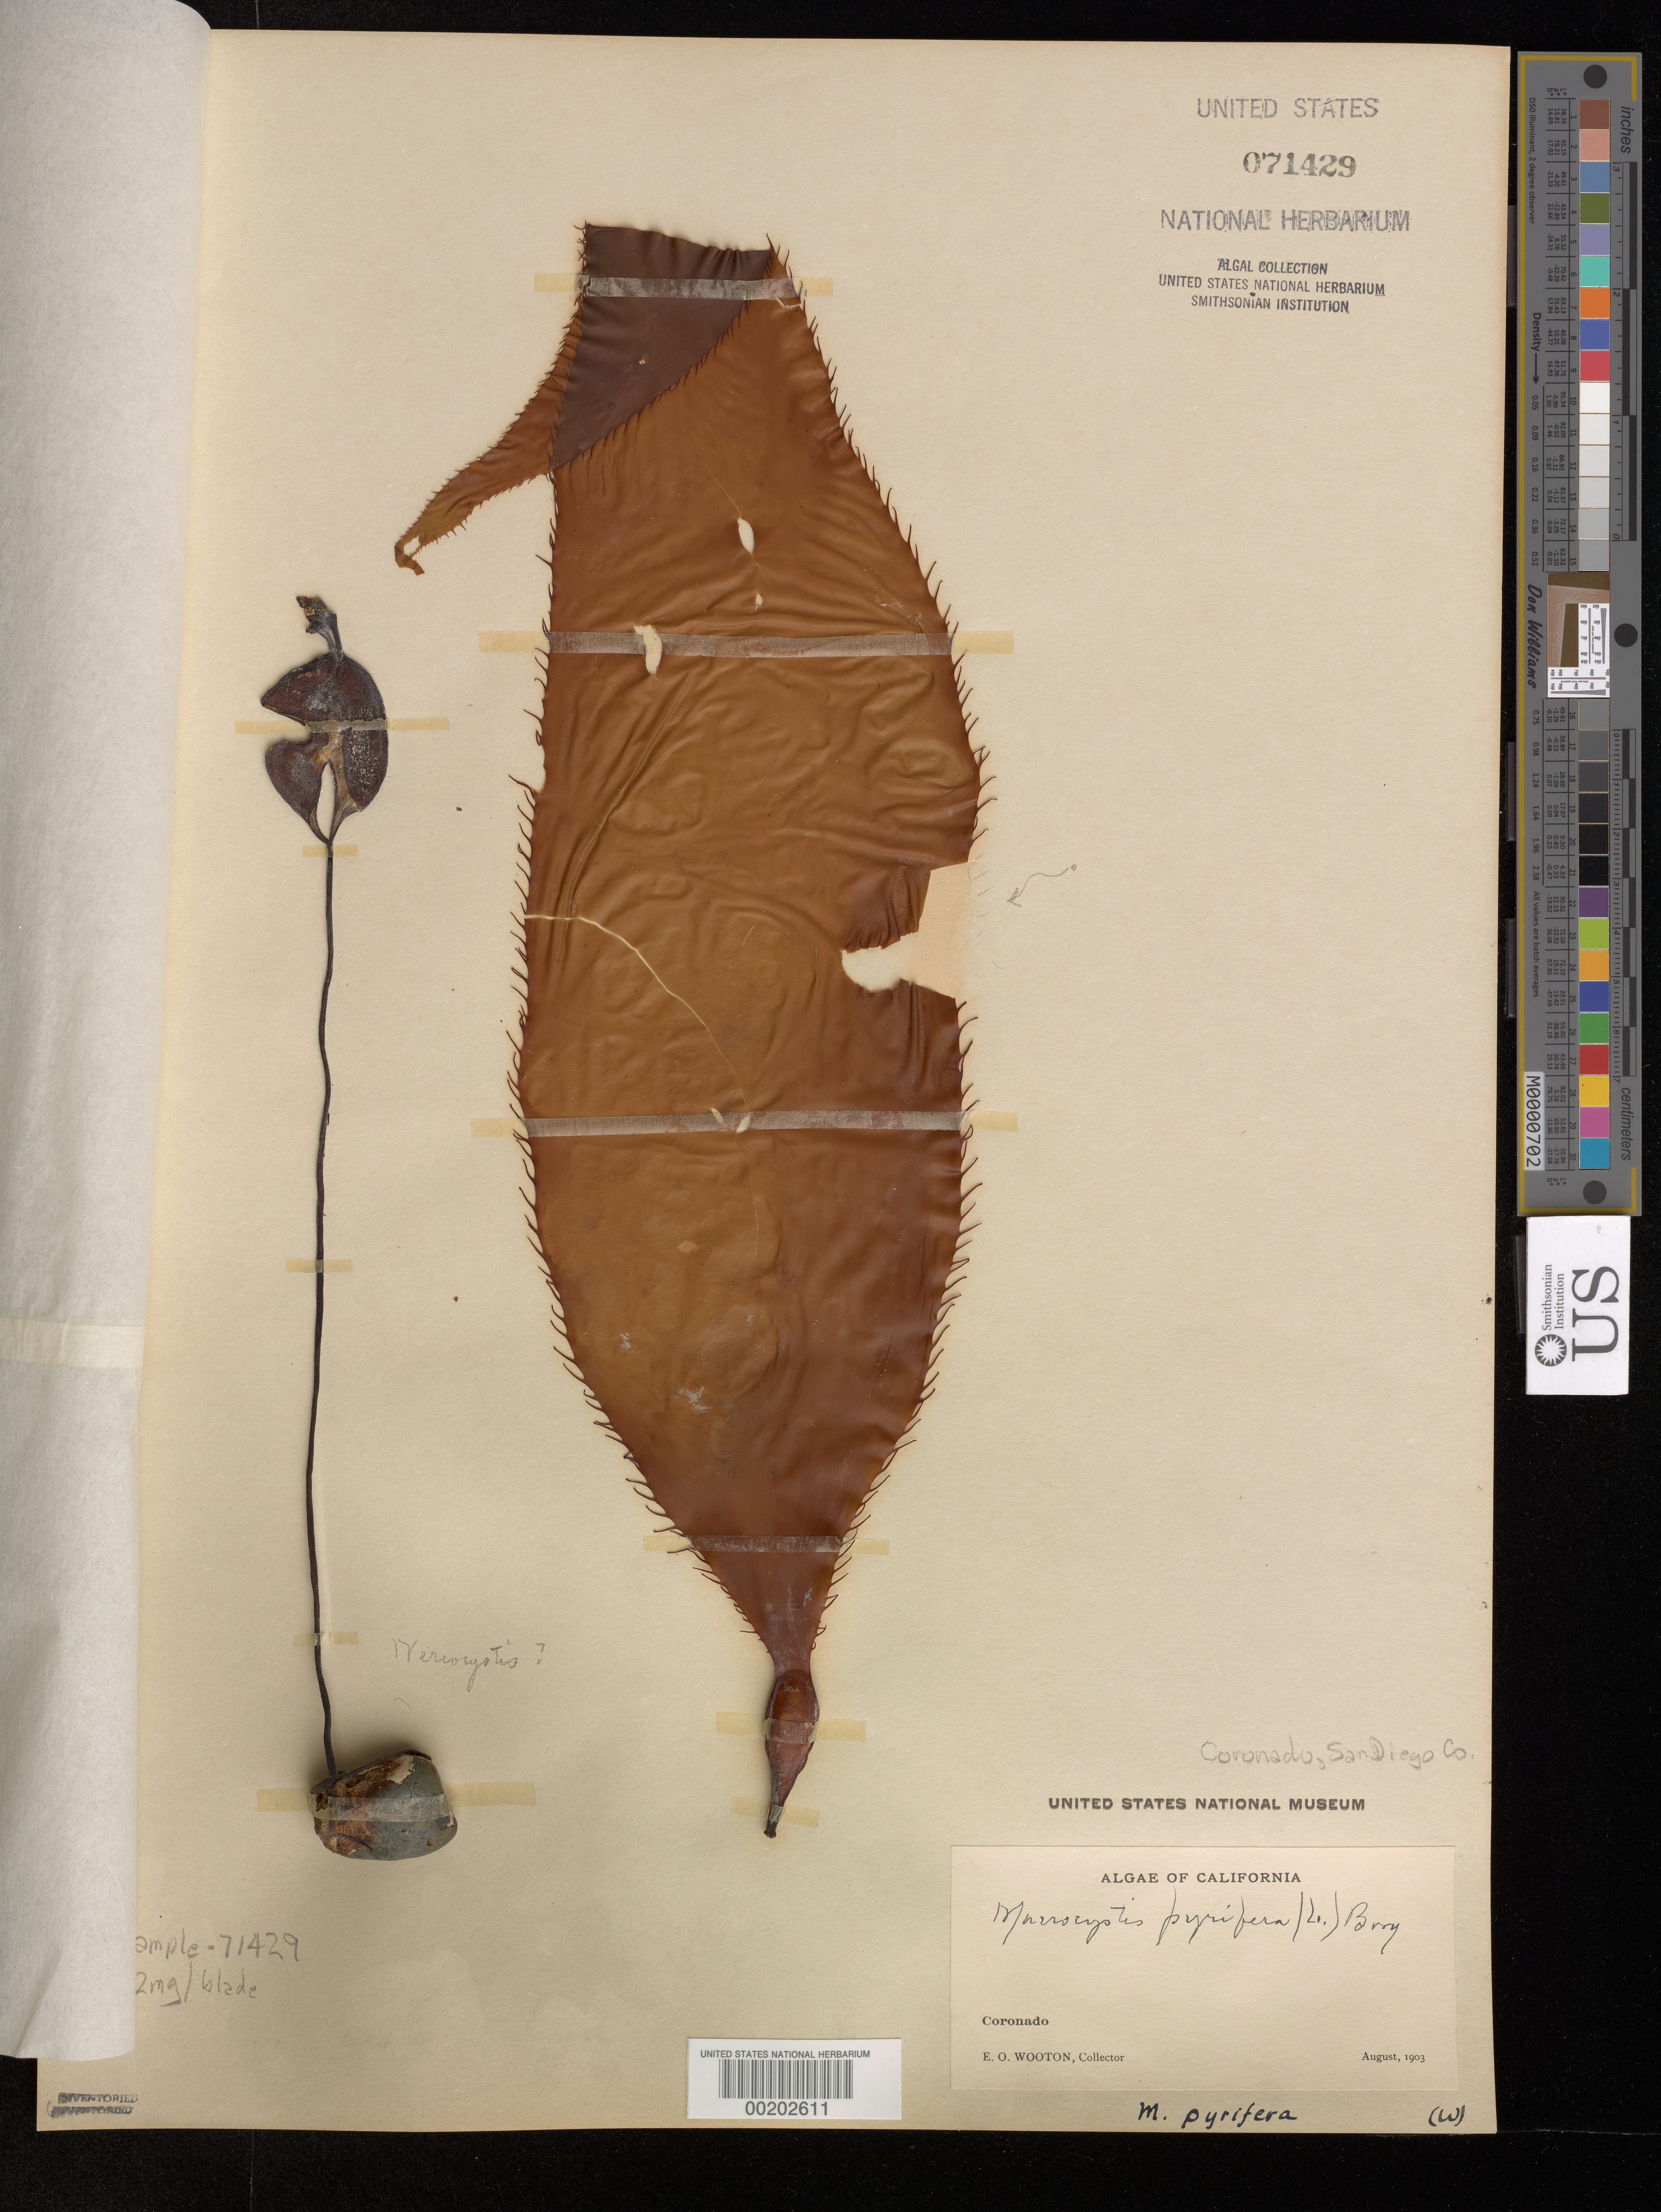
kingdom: Chromista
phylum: Ochrophyta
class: Phaeophyceae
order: Laminariales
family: Laminariaceae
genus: Macrocystis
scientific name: Macrocystis pyrifera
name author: (L.) C. Agardh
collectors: E. O. Wooton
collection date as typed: Aug 1903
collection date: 1903-08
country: United States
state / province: California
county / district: San Diego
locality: Coronado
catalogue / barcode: US 71429